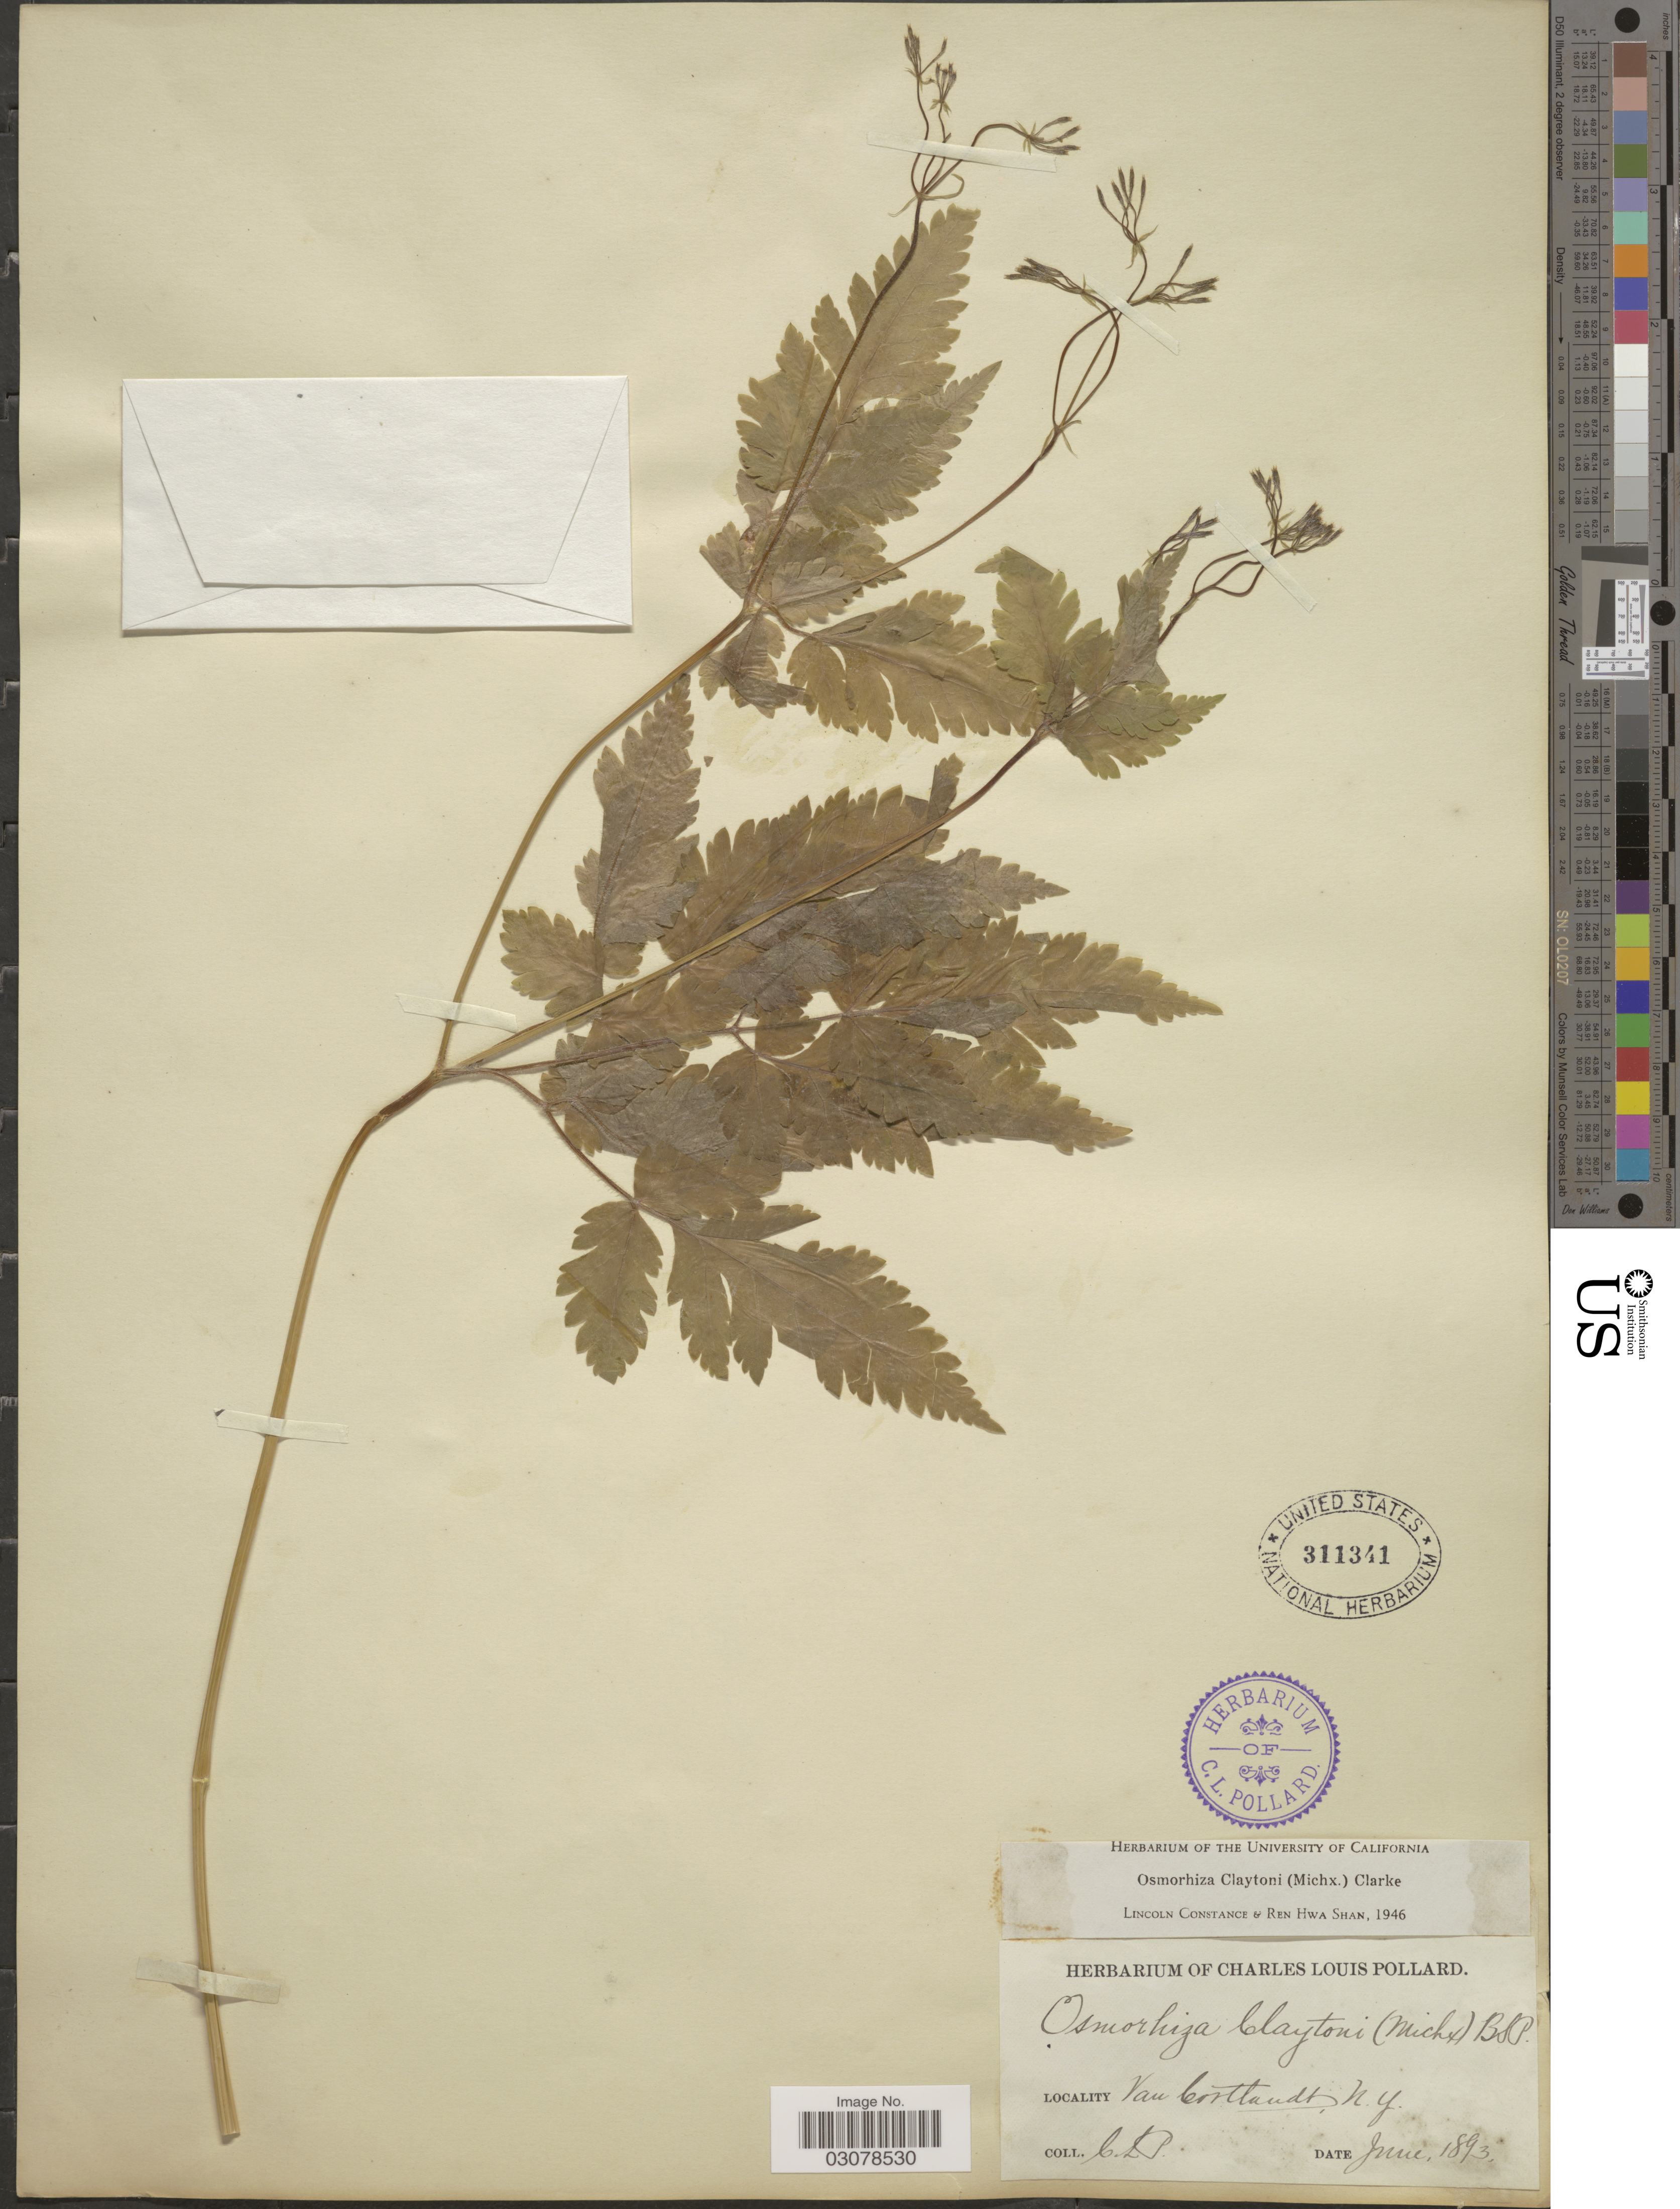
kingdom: Plantae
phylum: Tracheophyta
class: Magnoliopsida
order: Apiales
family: Apiaceae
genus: Osmorhiza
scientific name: Osmorhiza claytonii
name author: (Michx.) C.B. Clarke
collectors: C. L. Pollard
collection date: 1893-06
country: United States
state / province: New York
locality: Van Cortlandt.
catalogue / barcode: US 311341